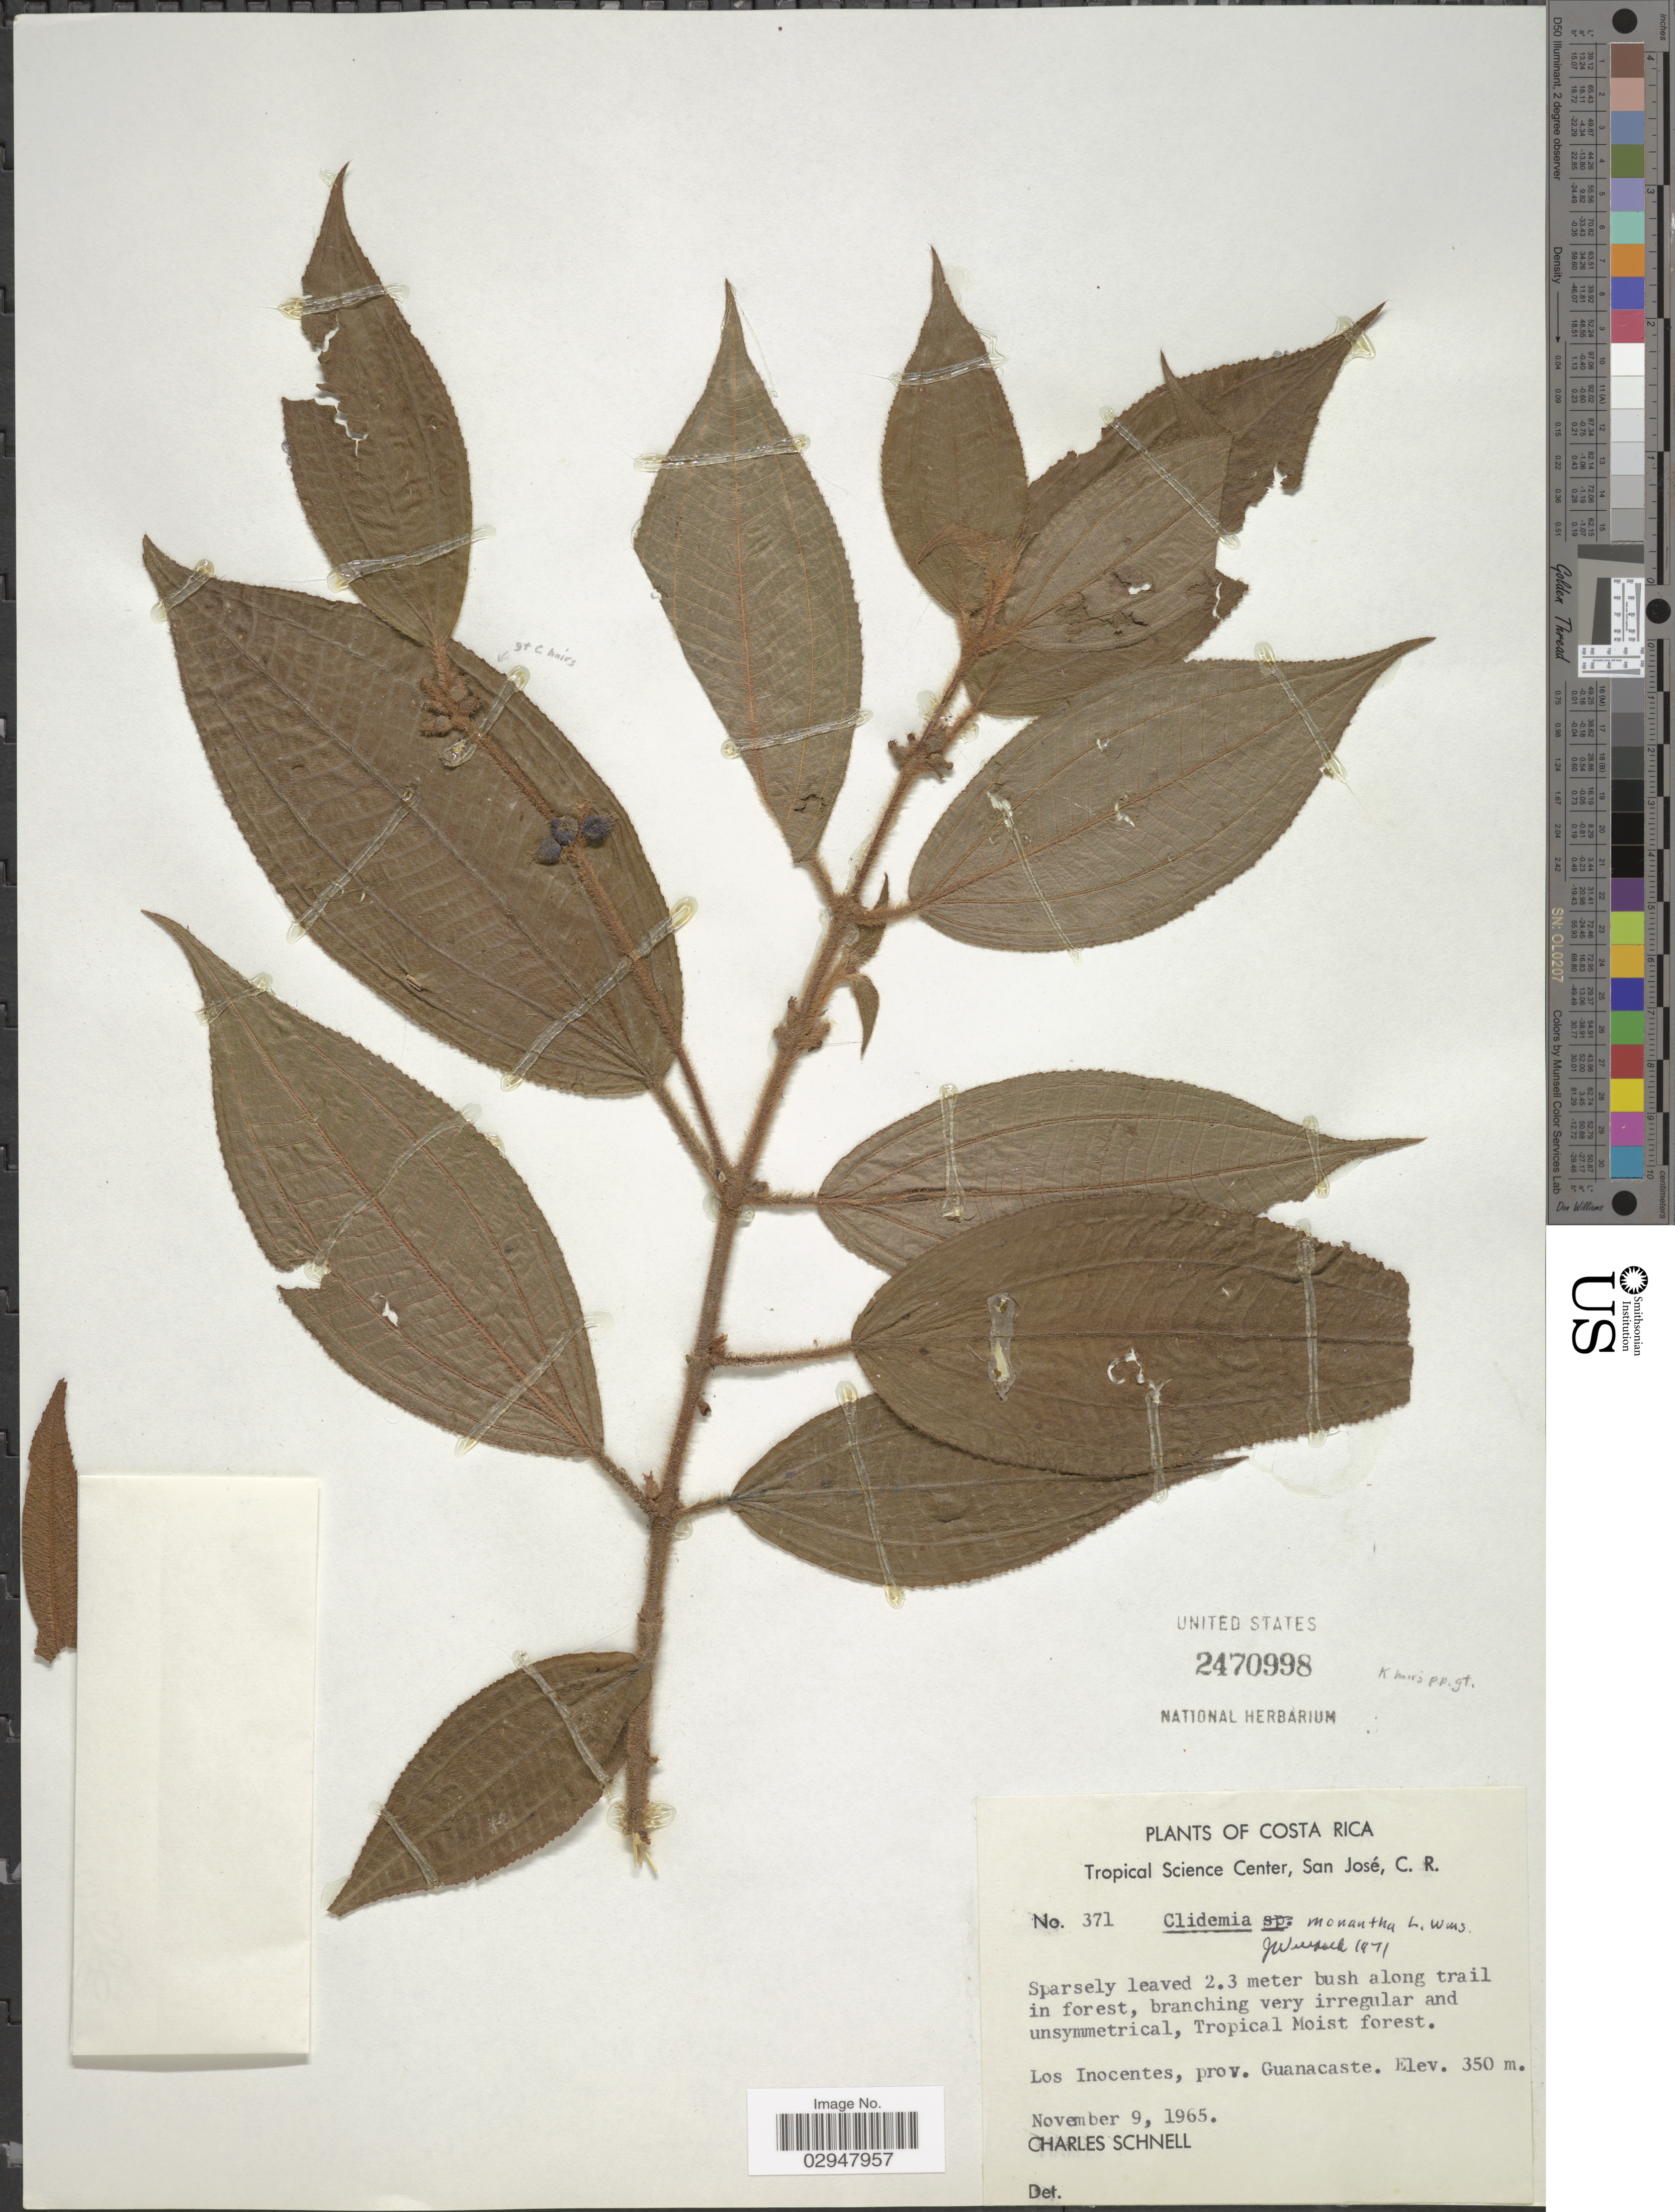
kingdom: Plantae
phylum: Tracheophyta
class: Magnoliopsida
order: Myrtales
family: Melastomataceae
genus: Clidemia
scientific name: Clidemia monantha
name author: L.O. Williams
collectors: C. Schnell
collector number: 371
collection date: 1965-11-09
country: Costa Rica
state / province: Guanacaste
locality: Tropical Moist forest, Los Inocentes, prov. Guanacaste.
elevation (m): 350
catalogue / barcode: US 2470998